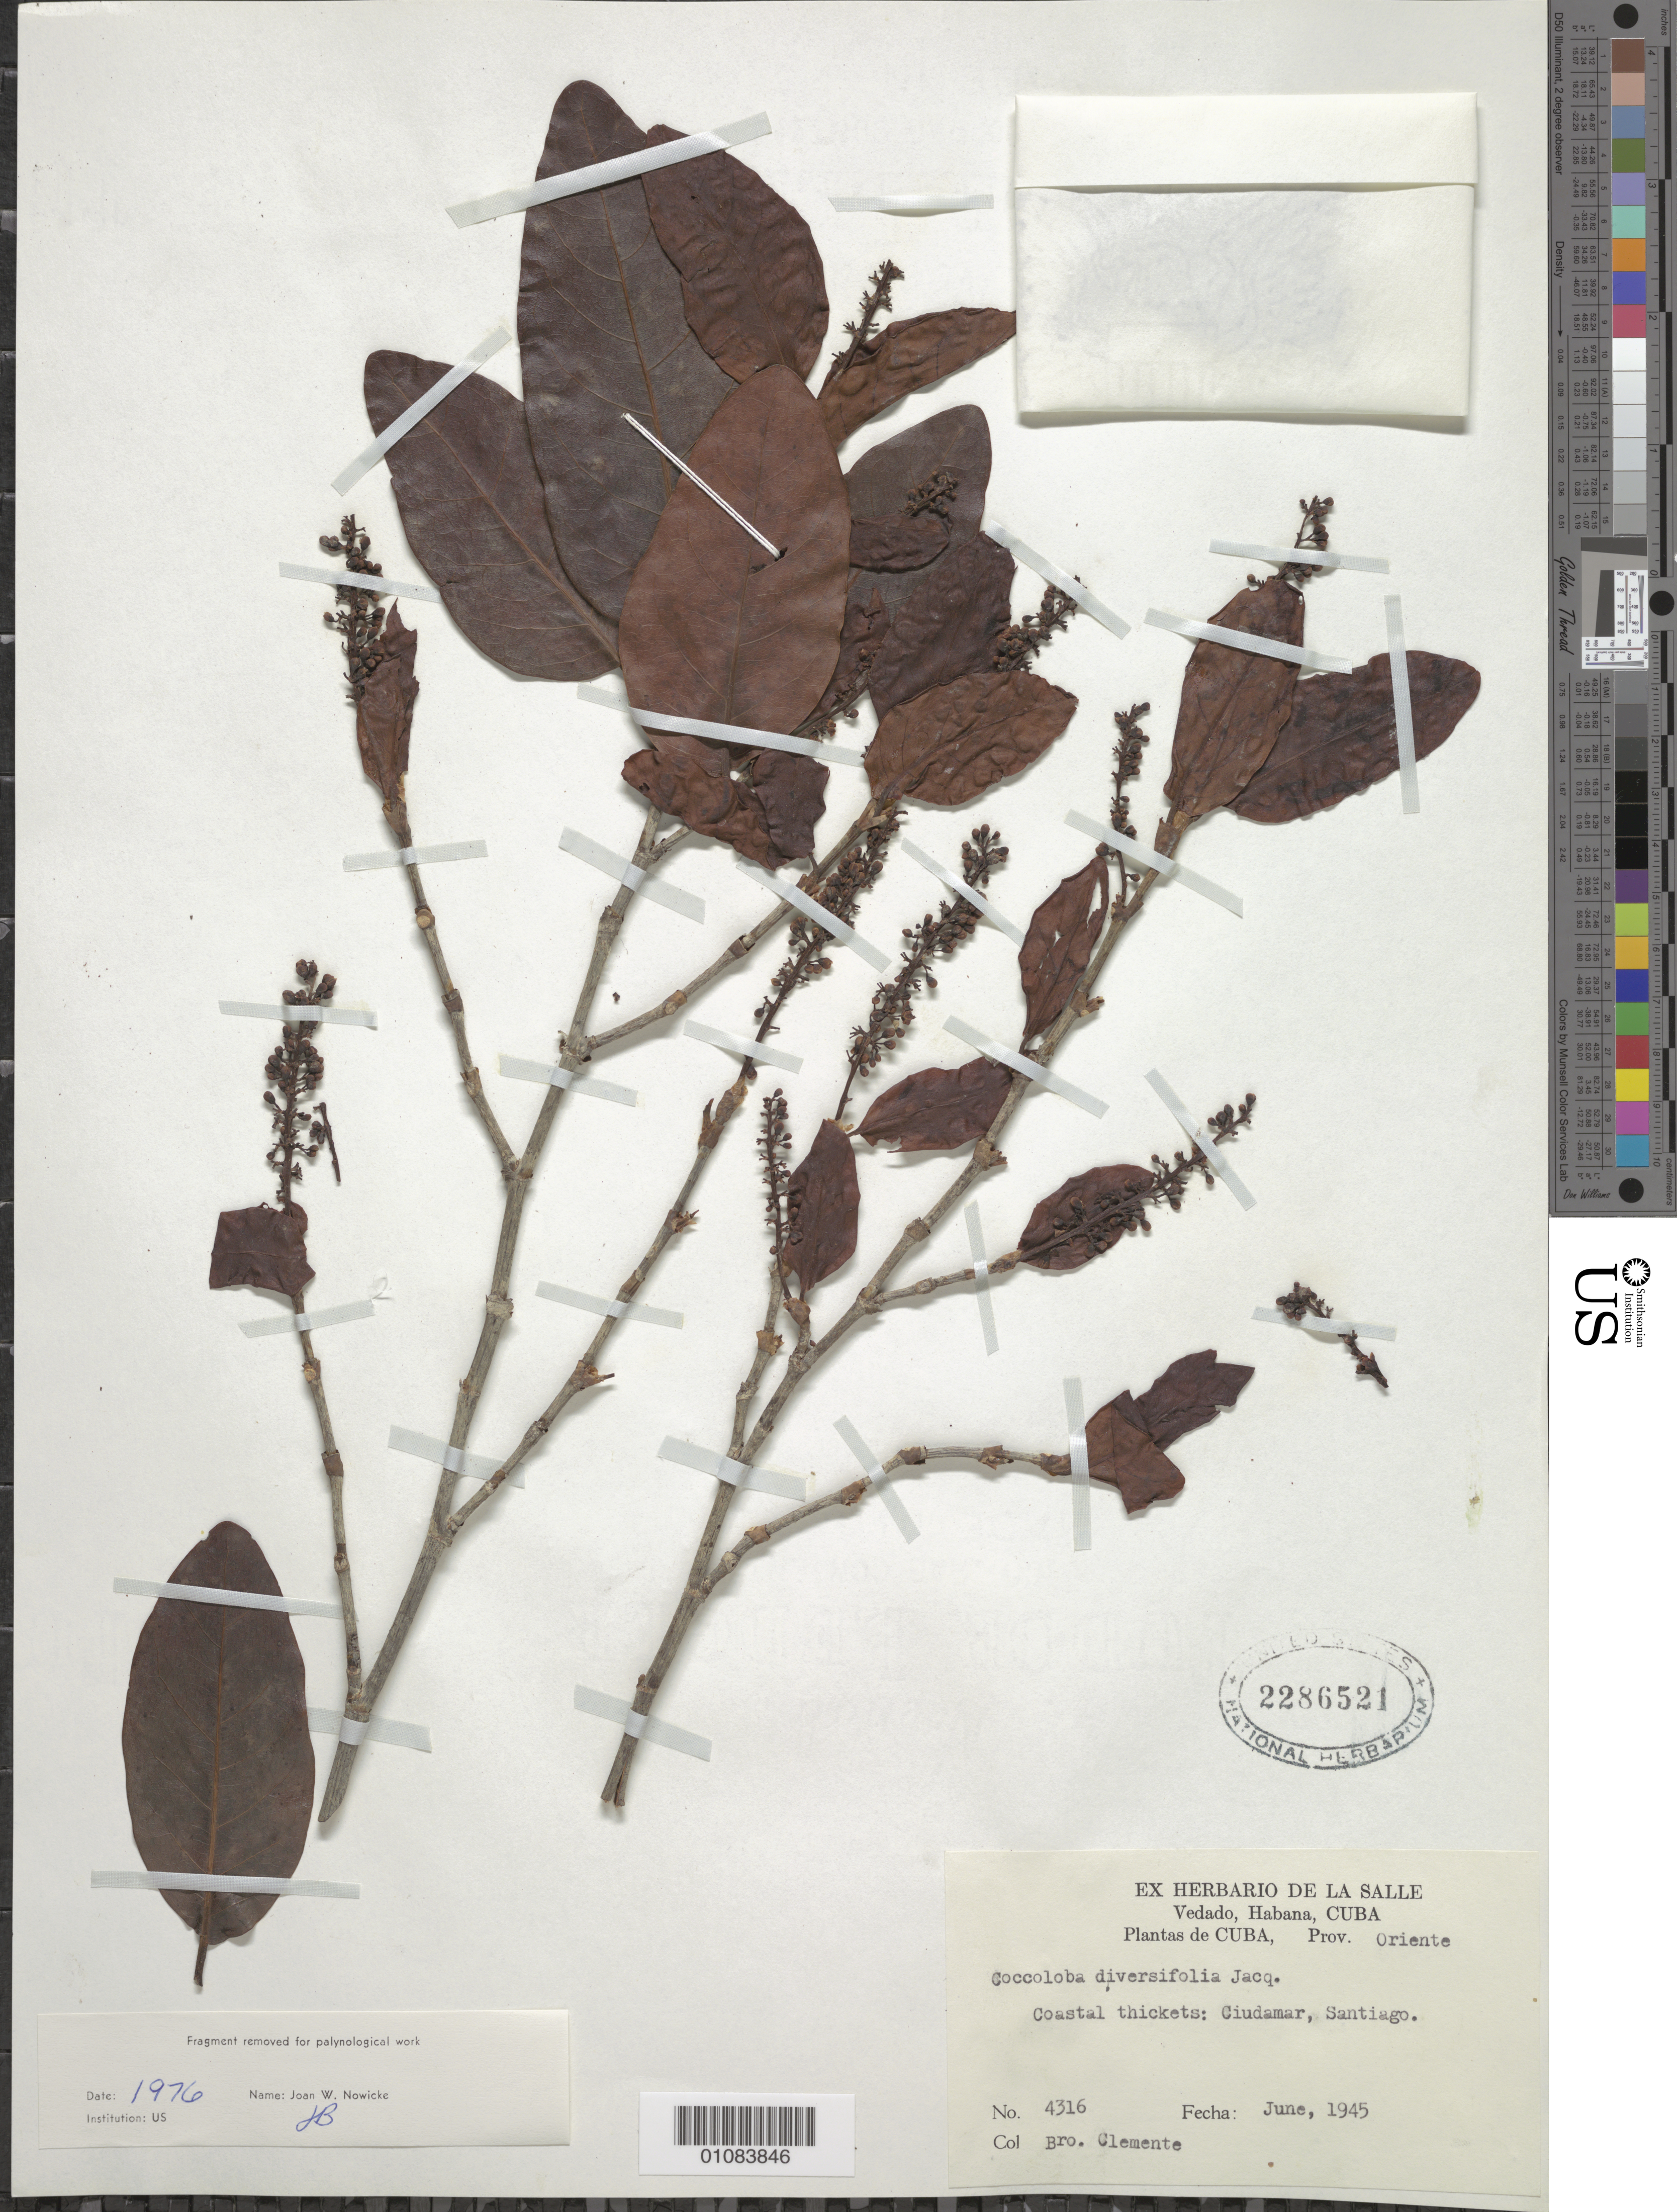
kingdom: Plantae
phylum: Tracheophyta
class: Magnoliopsida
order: Caryophyllales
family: Polygonaceae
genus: Coccoloba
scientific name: Coccoloba diversifolia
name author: Jacq.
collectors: Bro. Clemente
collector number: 4316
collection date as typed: Jun 1945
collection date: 1945-06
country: Cuba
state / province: Santiago de Cuba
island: Cuba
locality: Oriente: Ciudamar, Santiago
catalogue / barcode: US 2286521